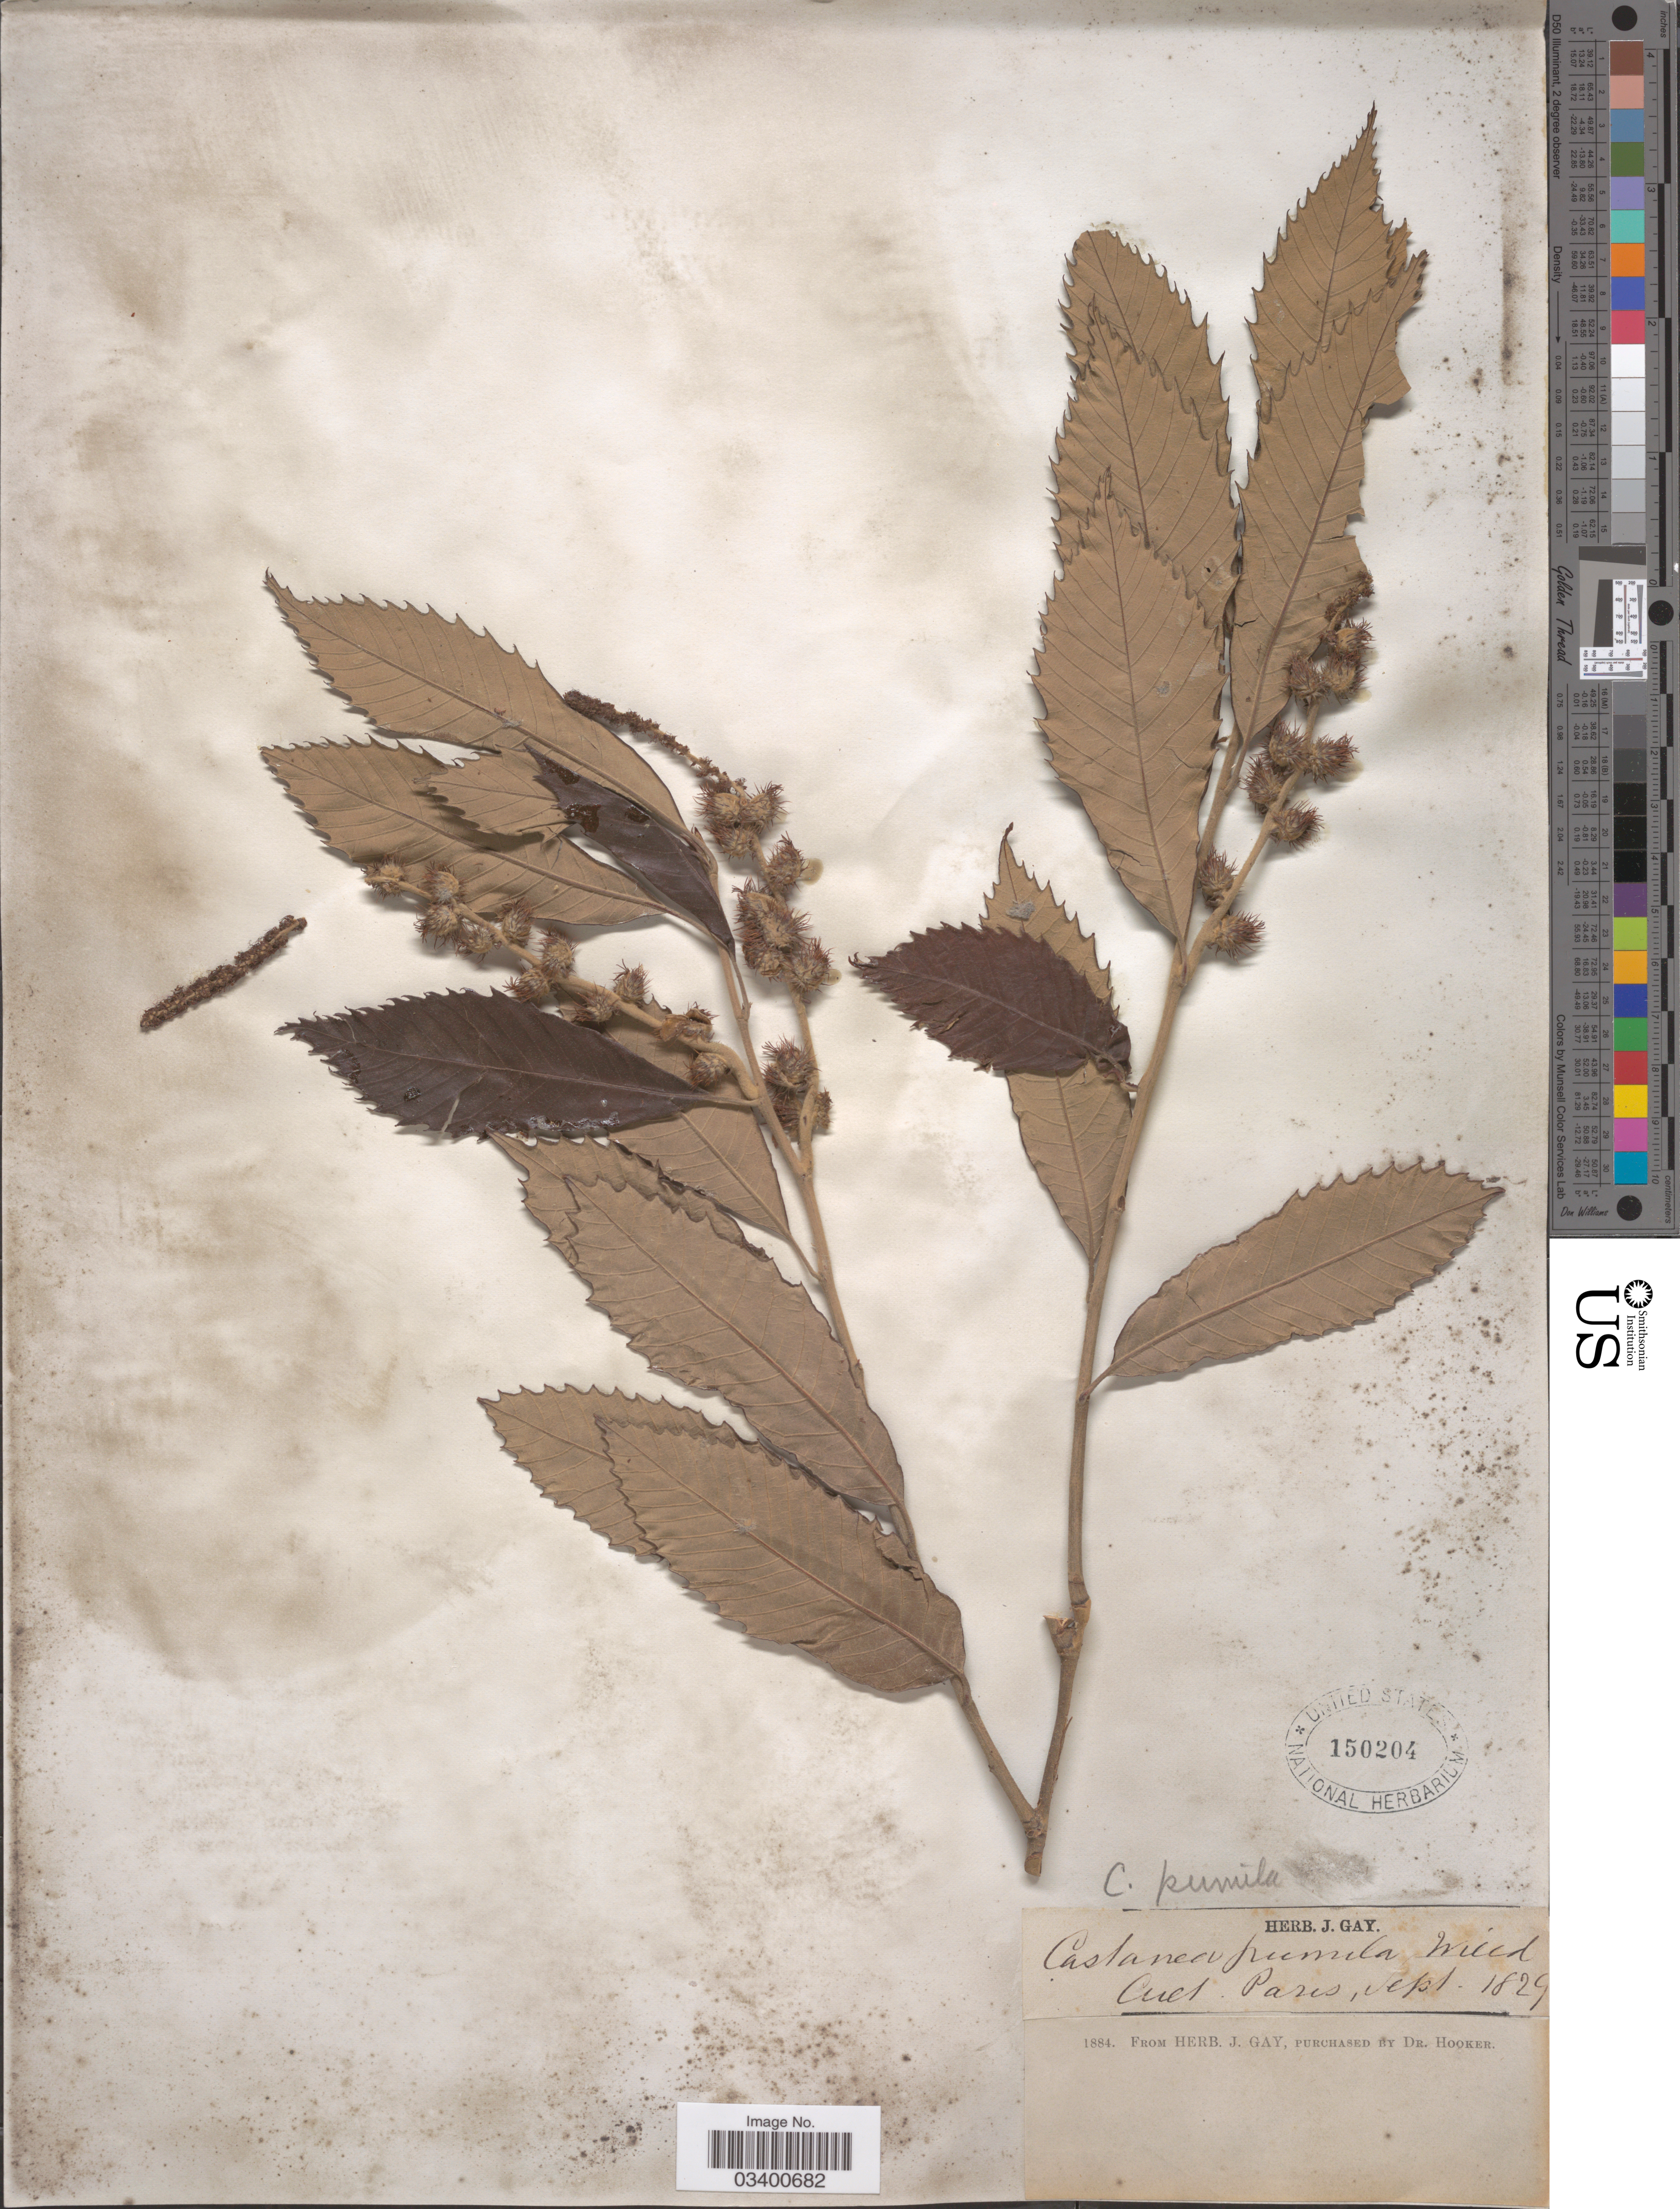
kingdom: Plantae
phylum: Tracheophyta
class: Magnoliopsida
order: Fagales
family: Fagaceae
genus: Castanea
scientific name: Castanea pumila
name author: (L.) Mill.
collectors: ex herb. J. Gay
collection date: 1829-09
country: France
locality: Paris.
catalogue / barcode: US 150204